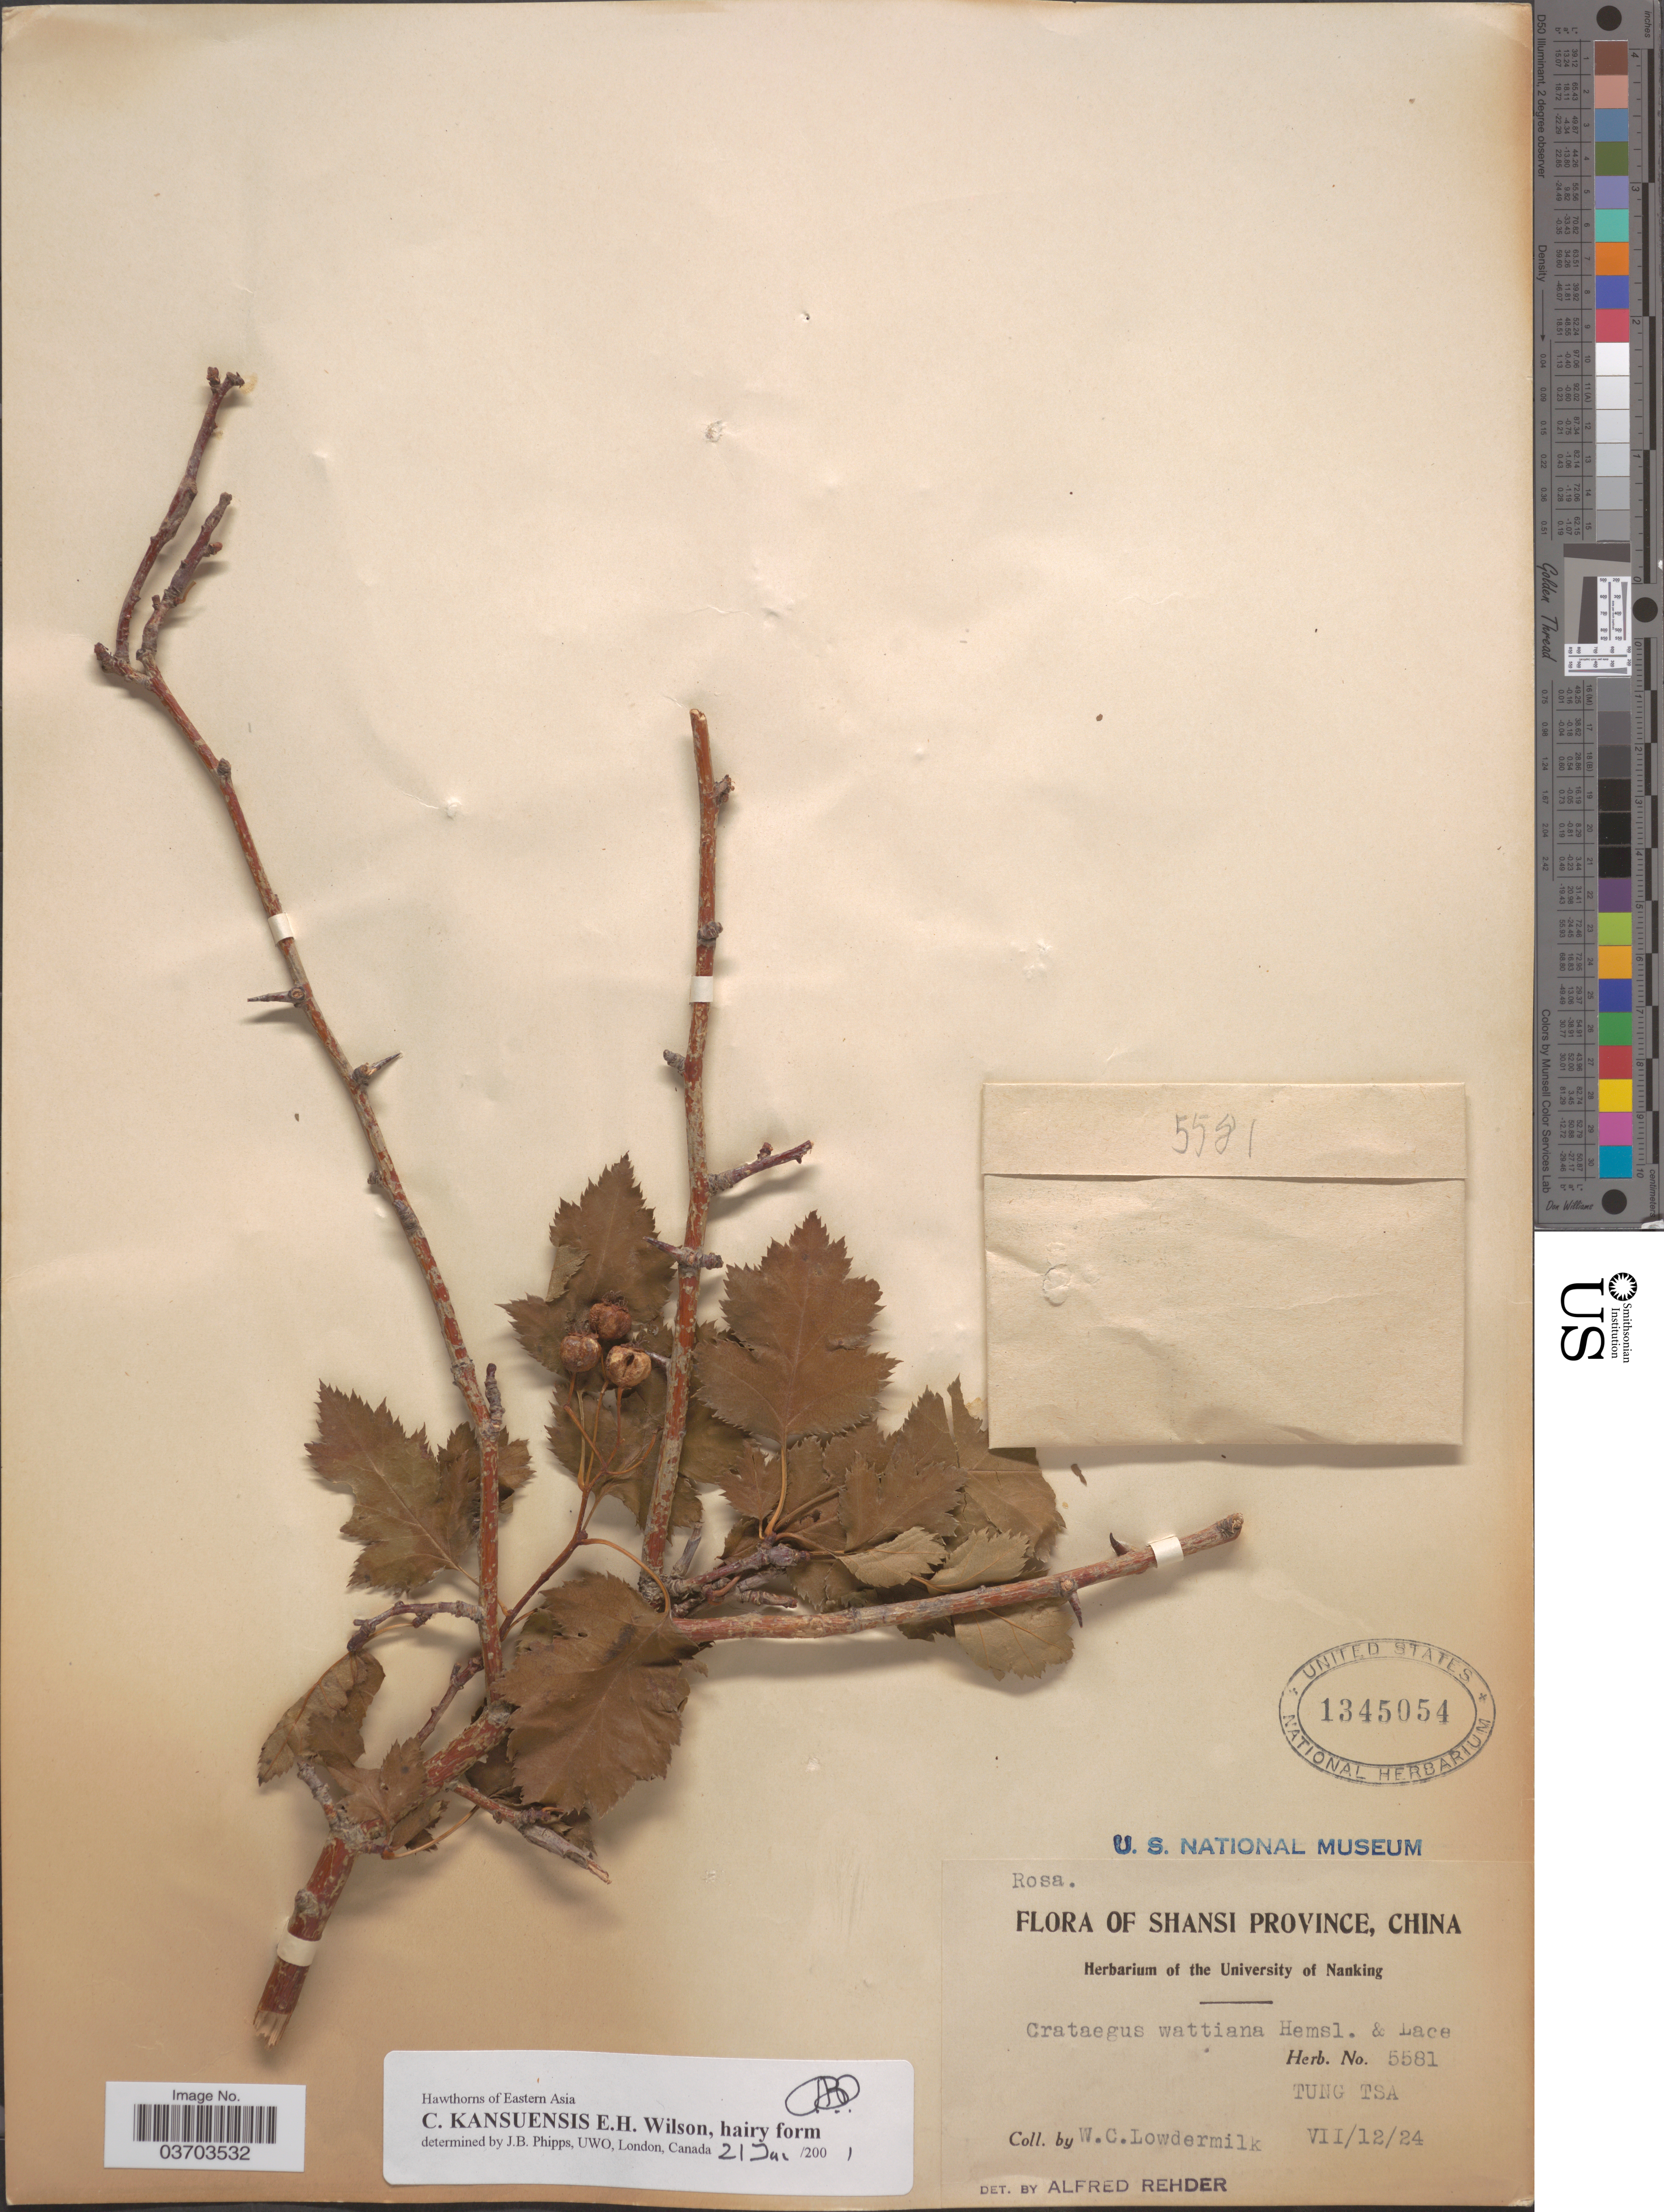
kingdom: Plantae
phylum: Tracheophyta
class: Magnoliopsida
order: Rosales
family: Rosaceae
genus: Crataegus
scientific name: Crataegus kansuensis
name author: E.H. Wilson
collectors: W. Lowdermilk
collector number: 5581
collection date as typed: Transcribed d/m/y: 12/7/24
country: China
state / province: Shanxi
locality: Shansi Province. Tung Tsa.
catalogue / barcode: US 1345054